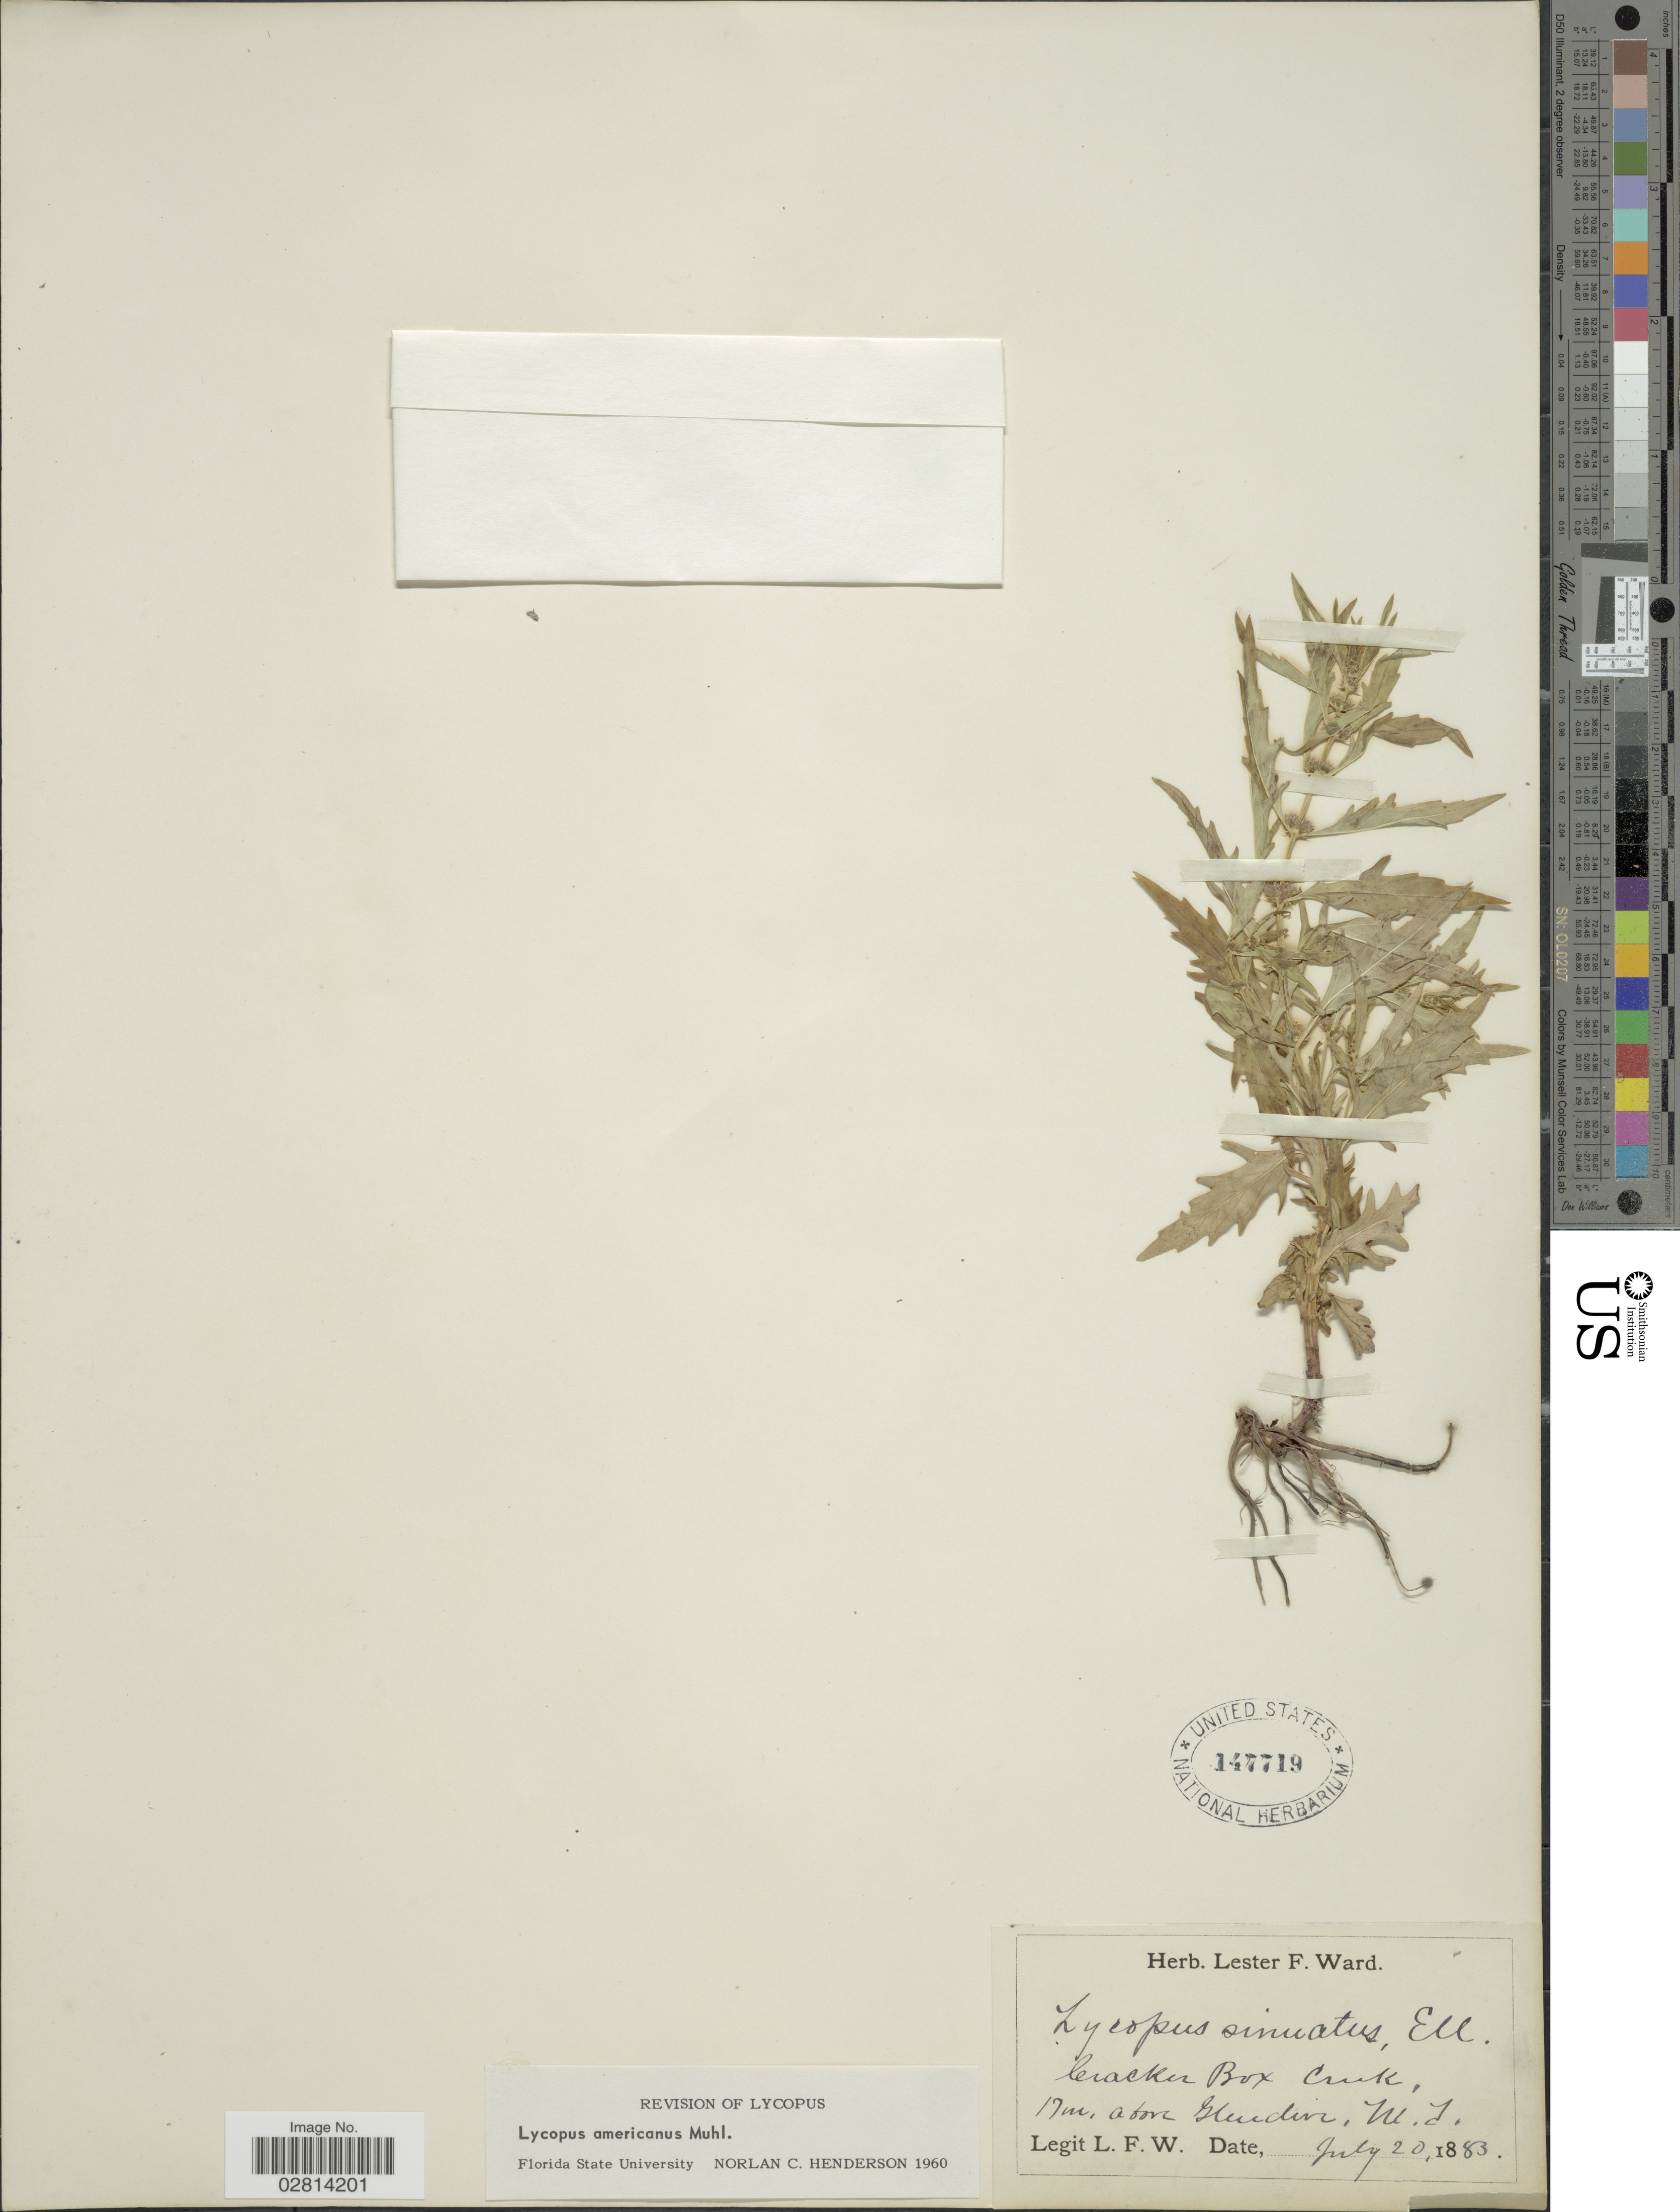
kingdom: Plantae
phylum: Tracheophyta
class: Magnoliopsida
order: Lamiales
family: Lamiaceae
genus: Lycopus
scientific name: Lycopus americanus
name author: Muhl. ex W.P.C. Barton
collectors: L. F. Ward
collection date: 1883-07-20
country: United States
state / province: Montana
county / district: Dawson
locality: Cracker Box Creek, 17 mi. above Glendive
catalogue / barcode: US 147719